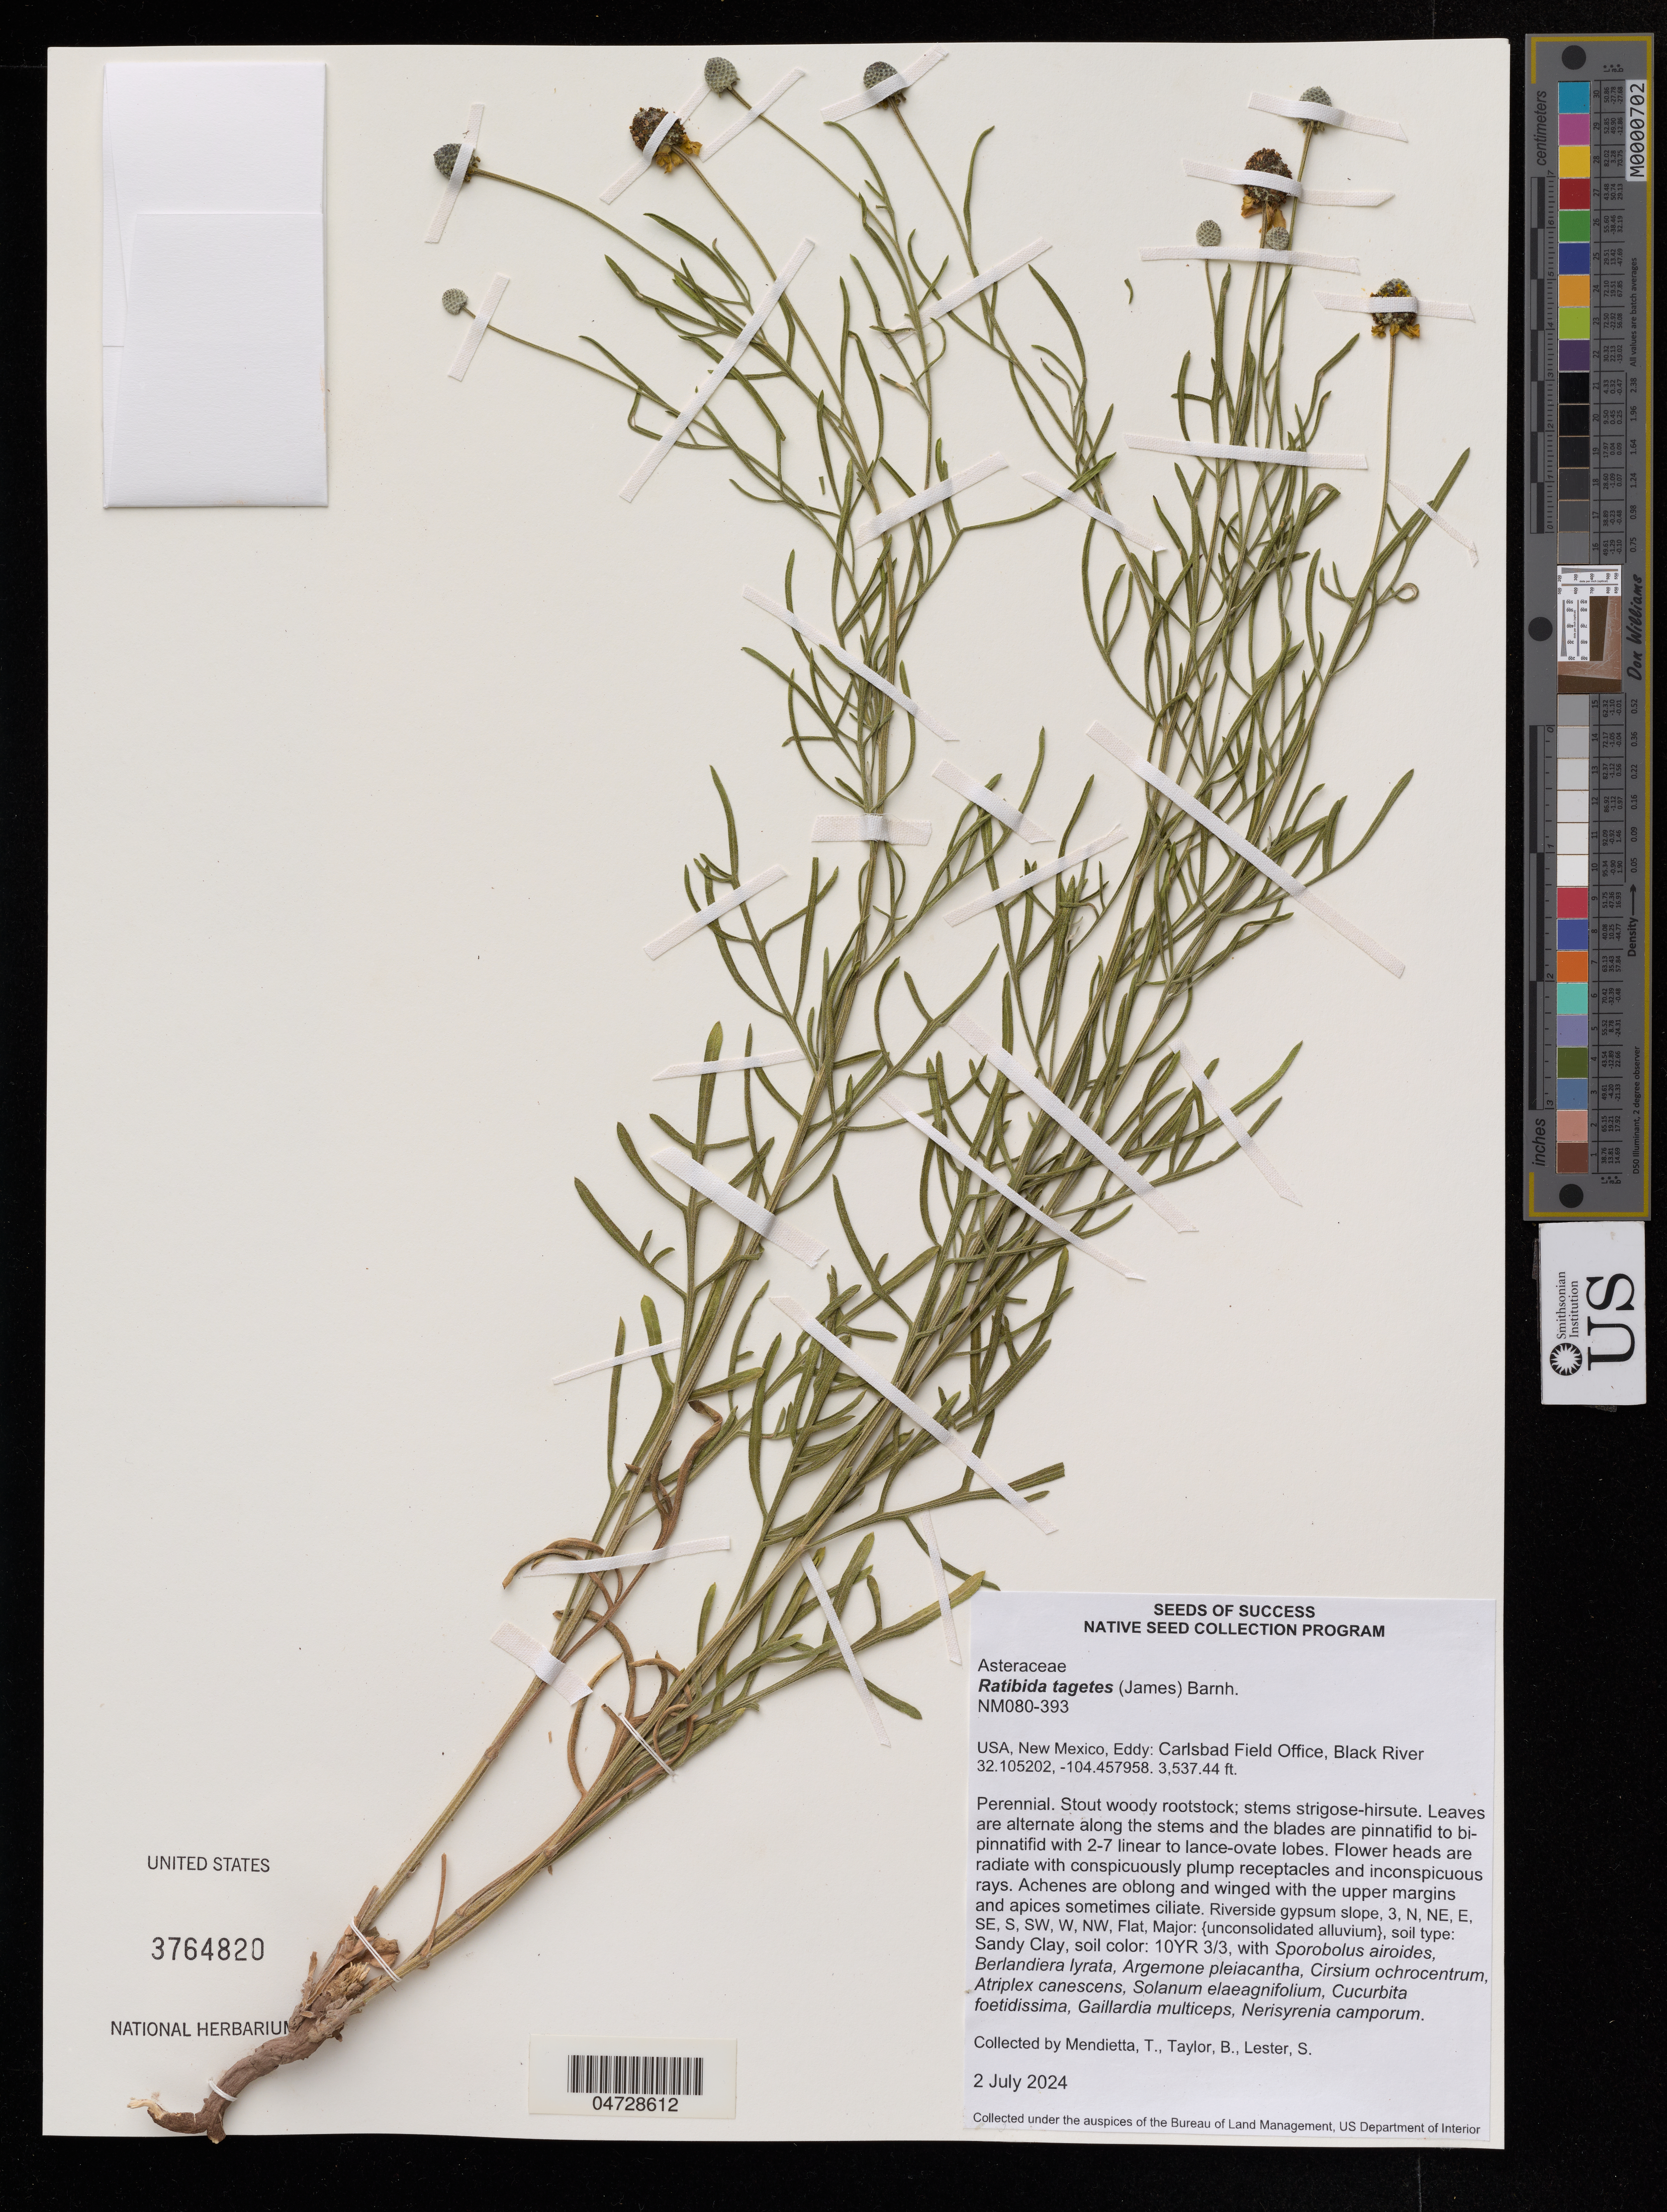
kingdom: Plantae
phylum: Tracheophyta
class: Magnoliopsida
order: Asterales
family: Asteraceae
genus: Ratibida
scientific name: Ratibida tagetes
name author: (James) Barnhart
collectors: T. Mendietta & B. Taylor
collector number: NM080-393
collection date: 2024-07-02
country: United States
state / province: New Mexico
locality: Eddy: Carlsbad Field Office, Black River.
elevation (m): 1078.21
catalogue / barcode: US 3764820